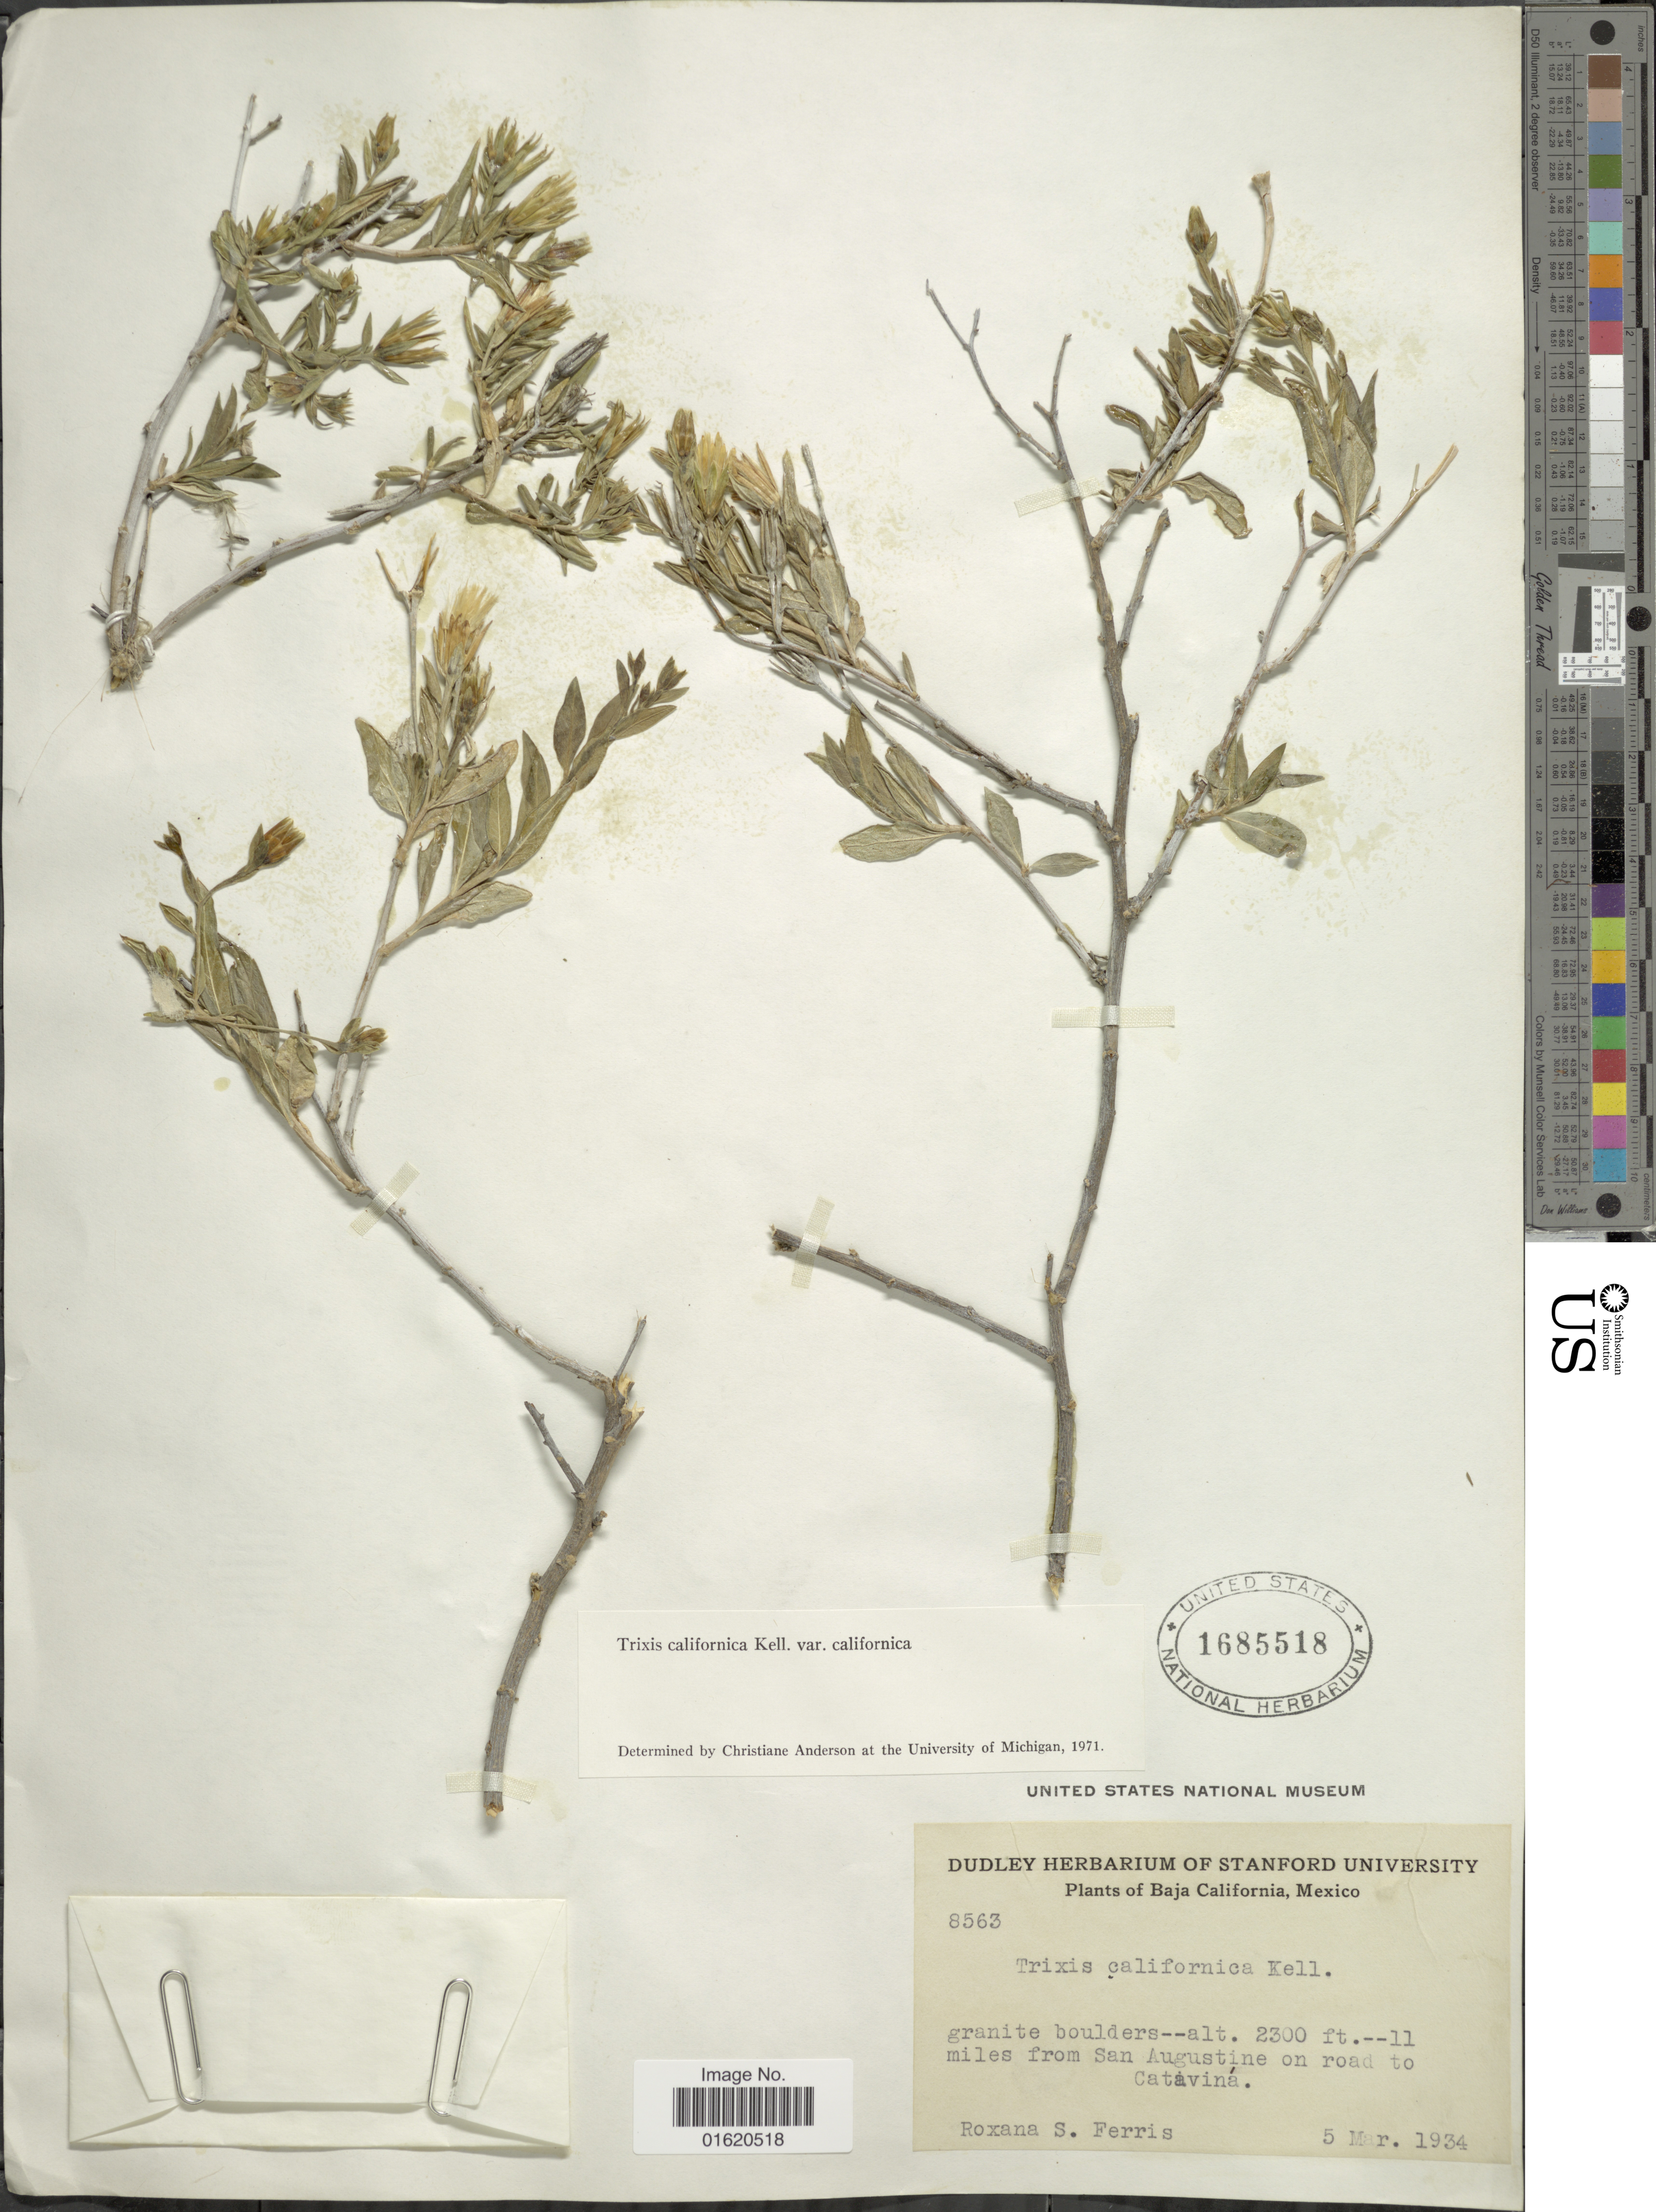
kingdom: Plantae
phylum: Tracheophyta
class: Magnoliopsida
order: Asterales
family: Asteraceae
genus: Trixis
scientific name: Trixis californica var. californica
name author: Kellogg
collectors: R. S. Ferris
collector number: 8563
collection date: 1934-03-05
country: Mexico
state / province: Baja California Norte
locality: Granite boulders, 11 miles from San Augustine on road to Cataviná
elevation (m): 701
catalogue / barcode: US 1685518